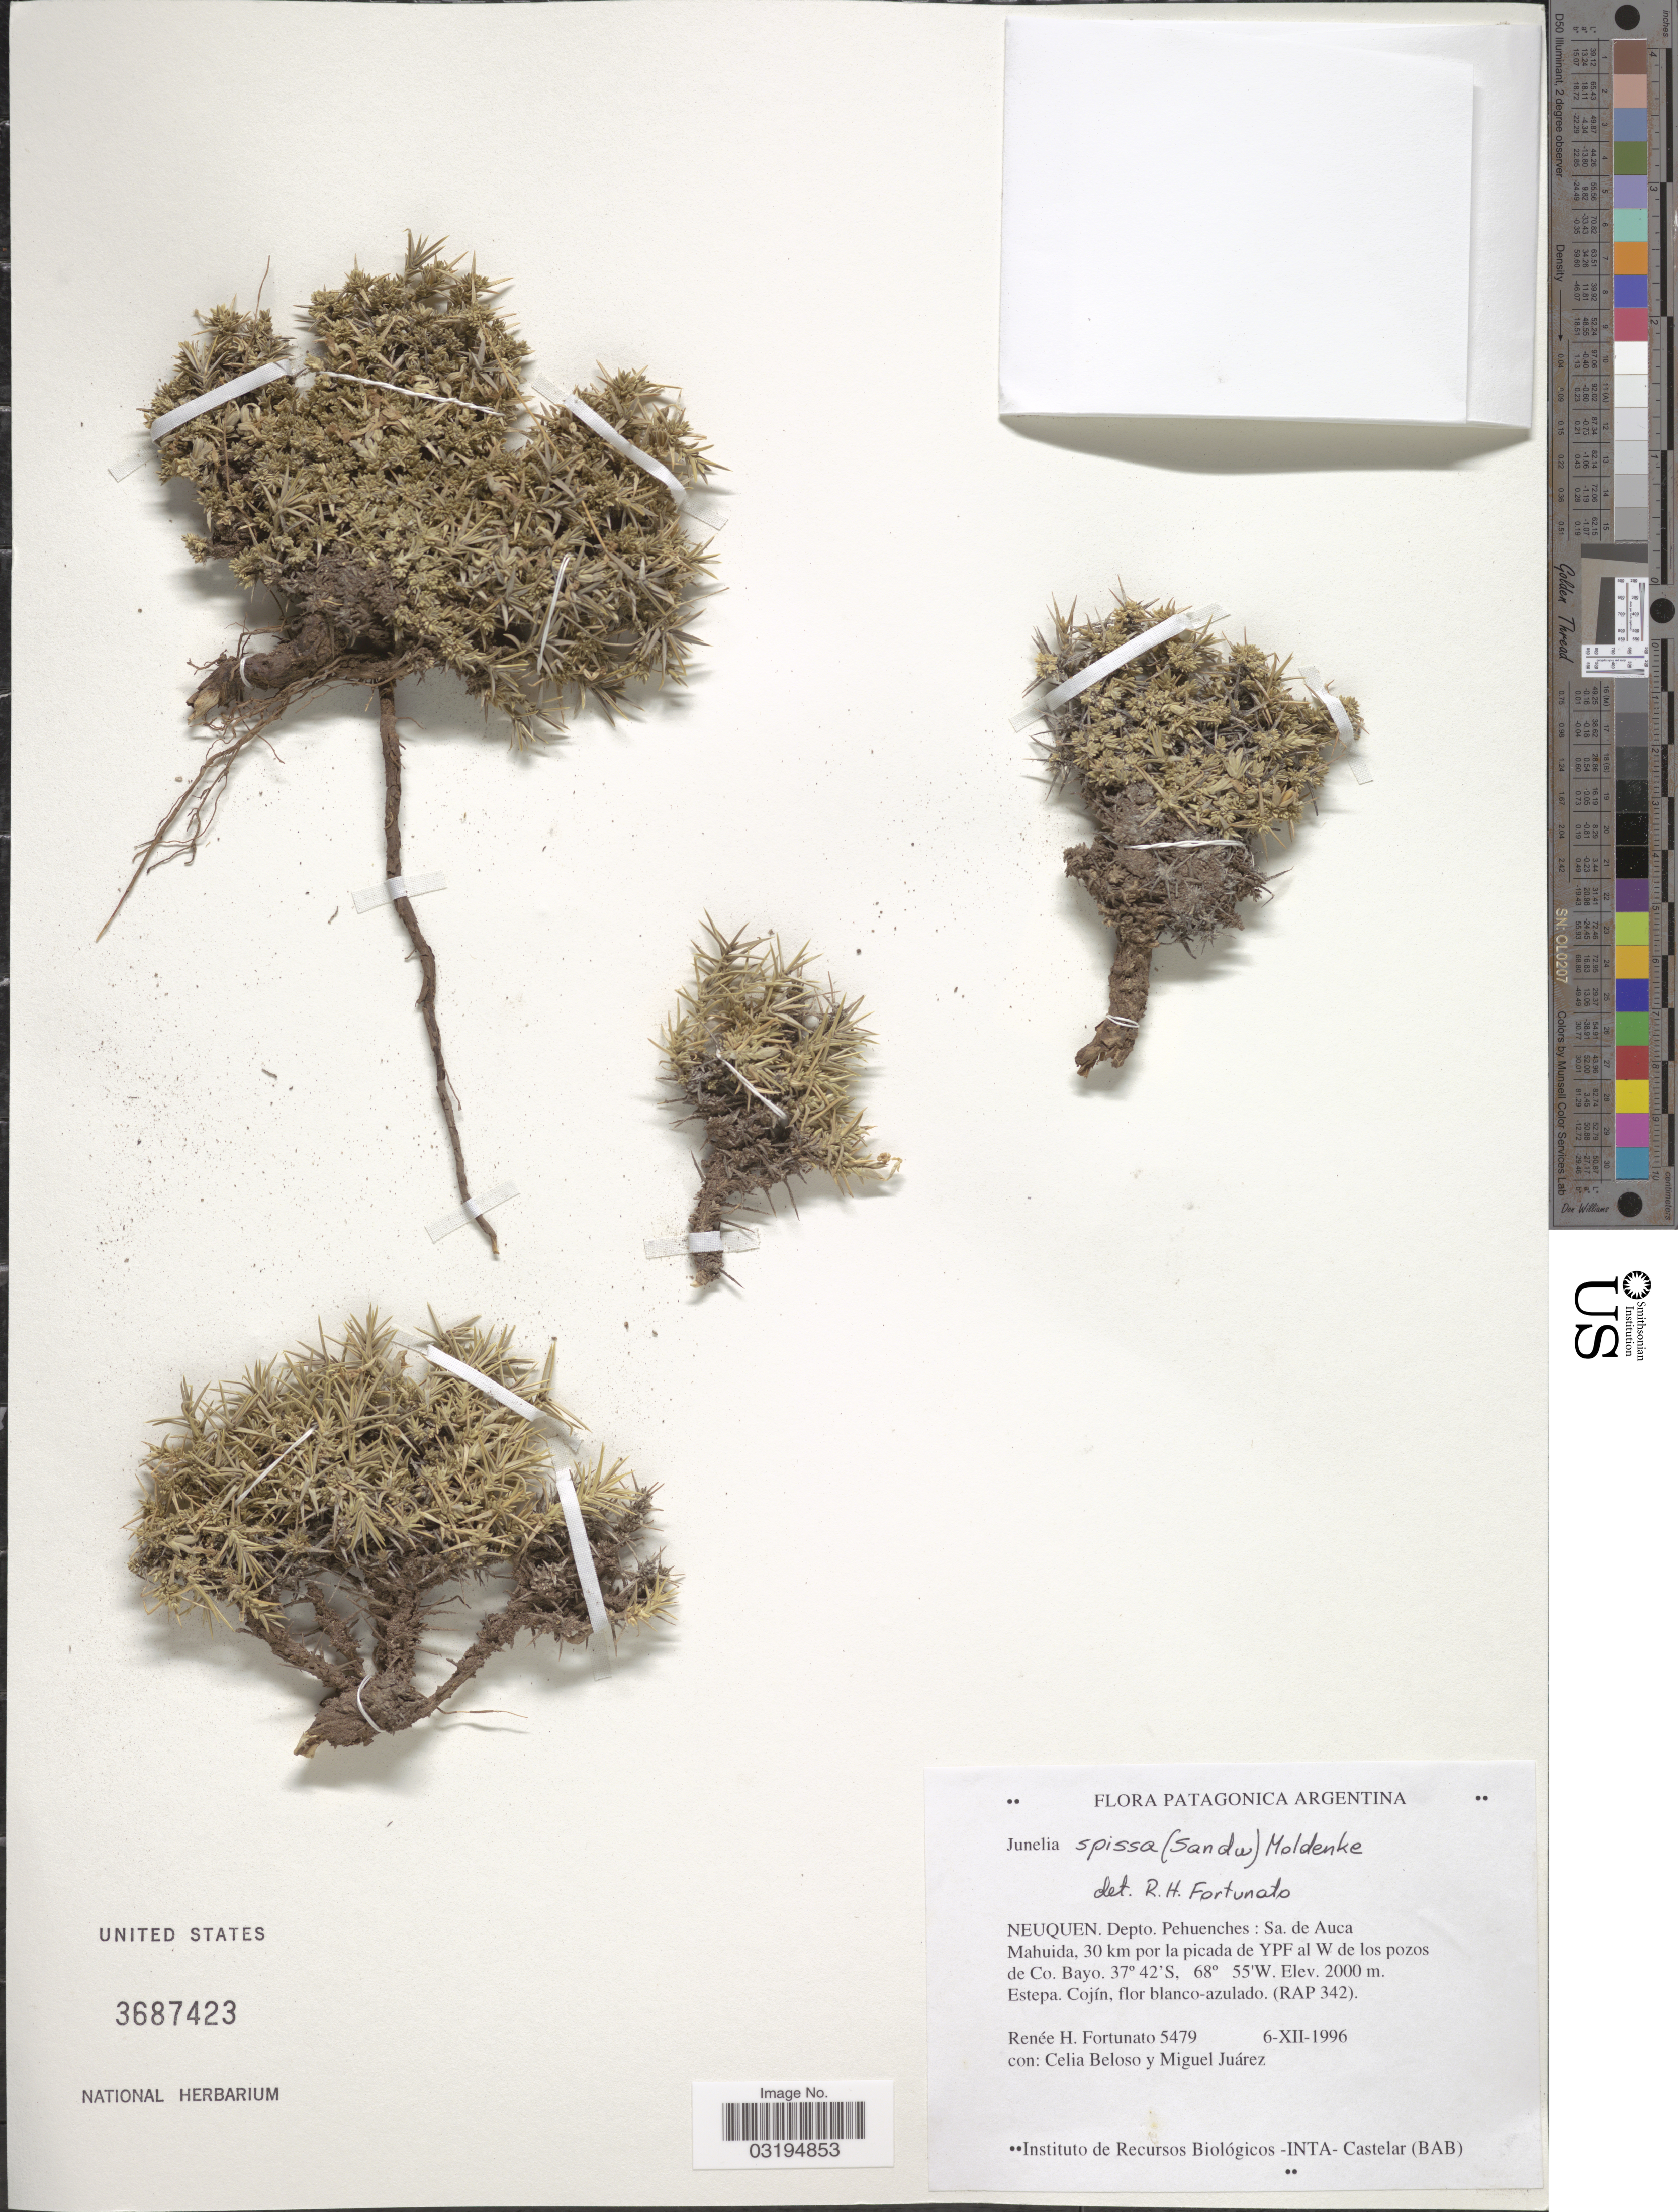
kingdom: Plantae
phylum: Tracheophyta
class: Magnoliopsida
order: Lamiales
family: Verbenaceae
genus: Junellia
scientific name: Junellia spissa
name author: (Sandwith) Moldenke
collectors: R. H. Fortunato, C. Beloso & M. Juarez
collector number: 5479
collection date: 1996-12-06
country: Argentina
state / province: Neuquen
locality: Patagonica. Depto. Pehuenches : Sa. de Auca Mahuida, 30 km por la picada de YPF al W de los pozos de Co. Bayo.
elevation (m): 2000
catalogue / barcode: US 3687423